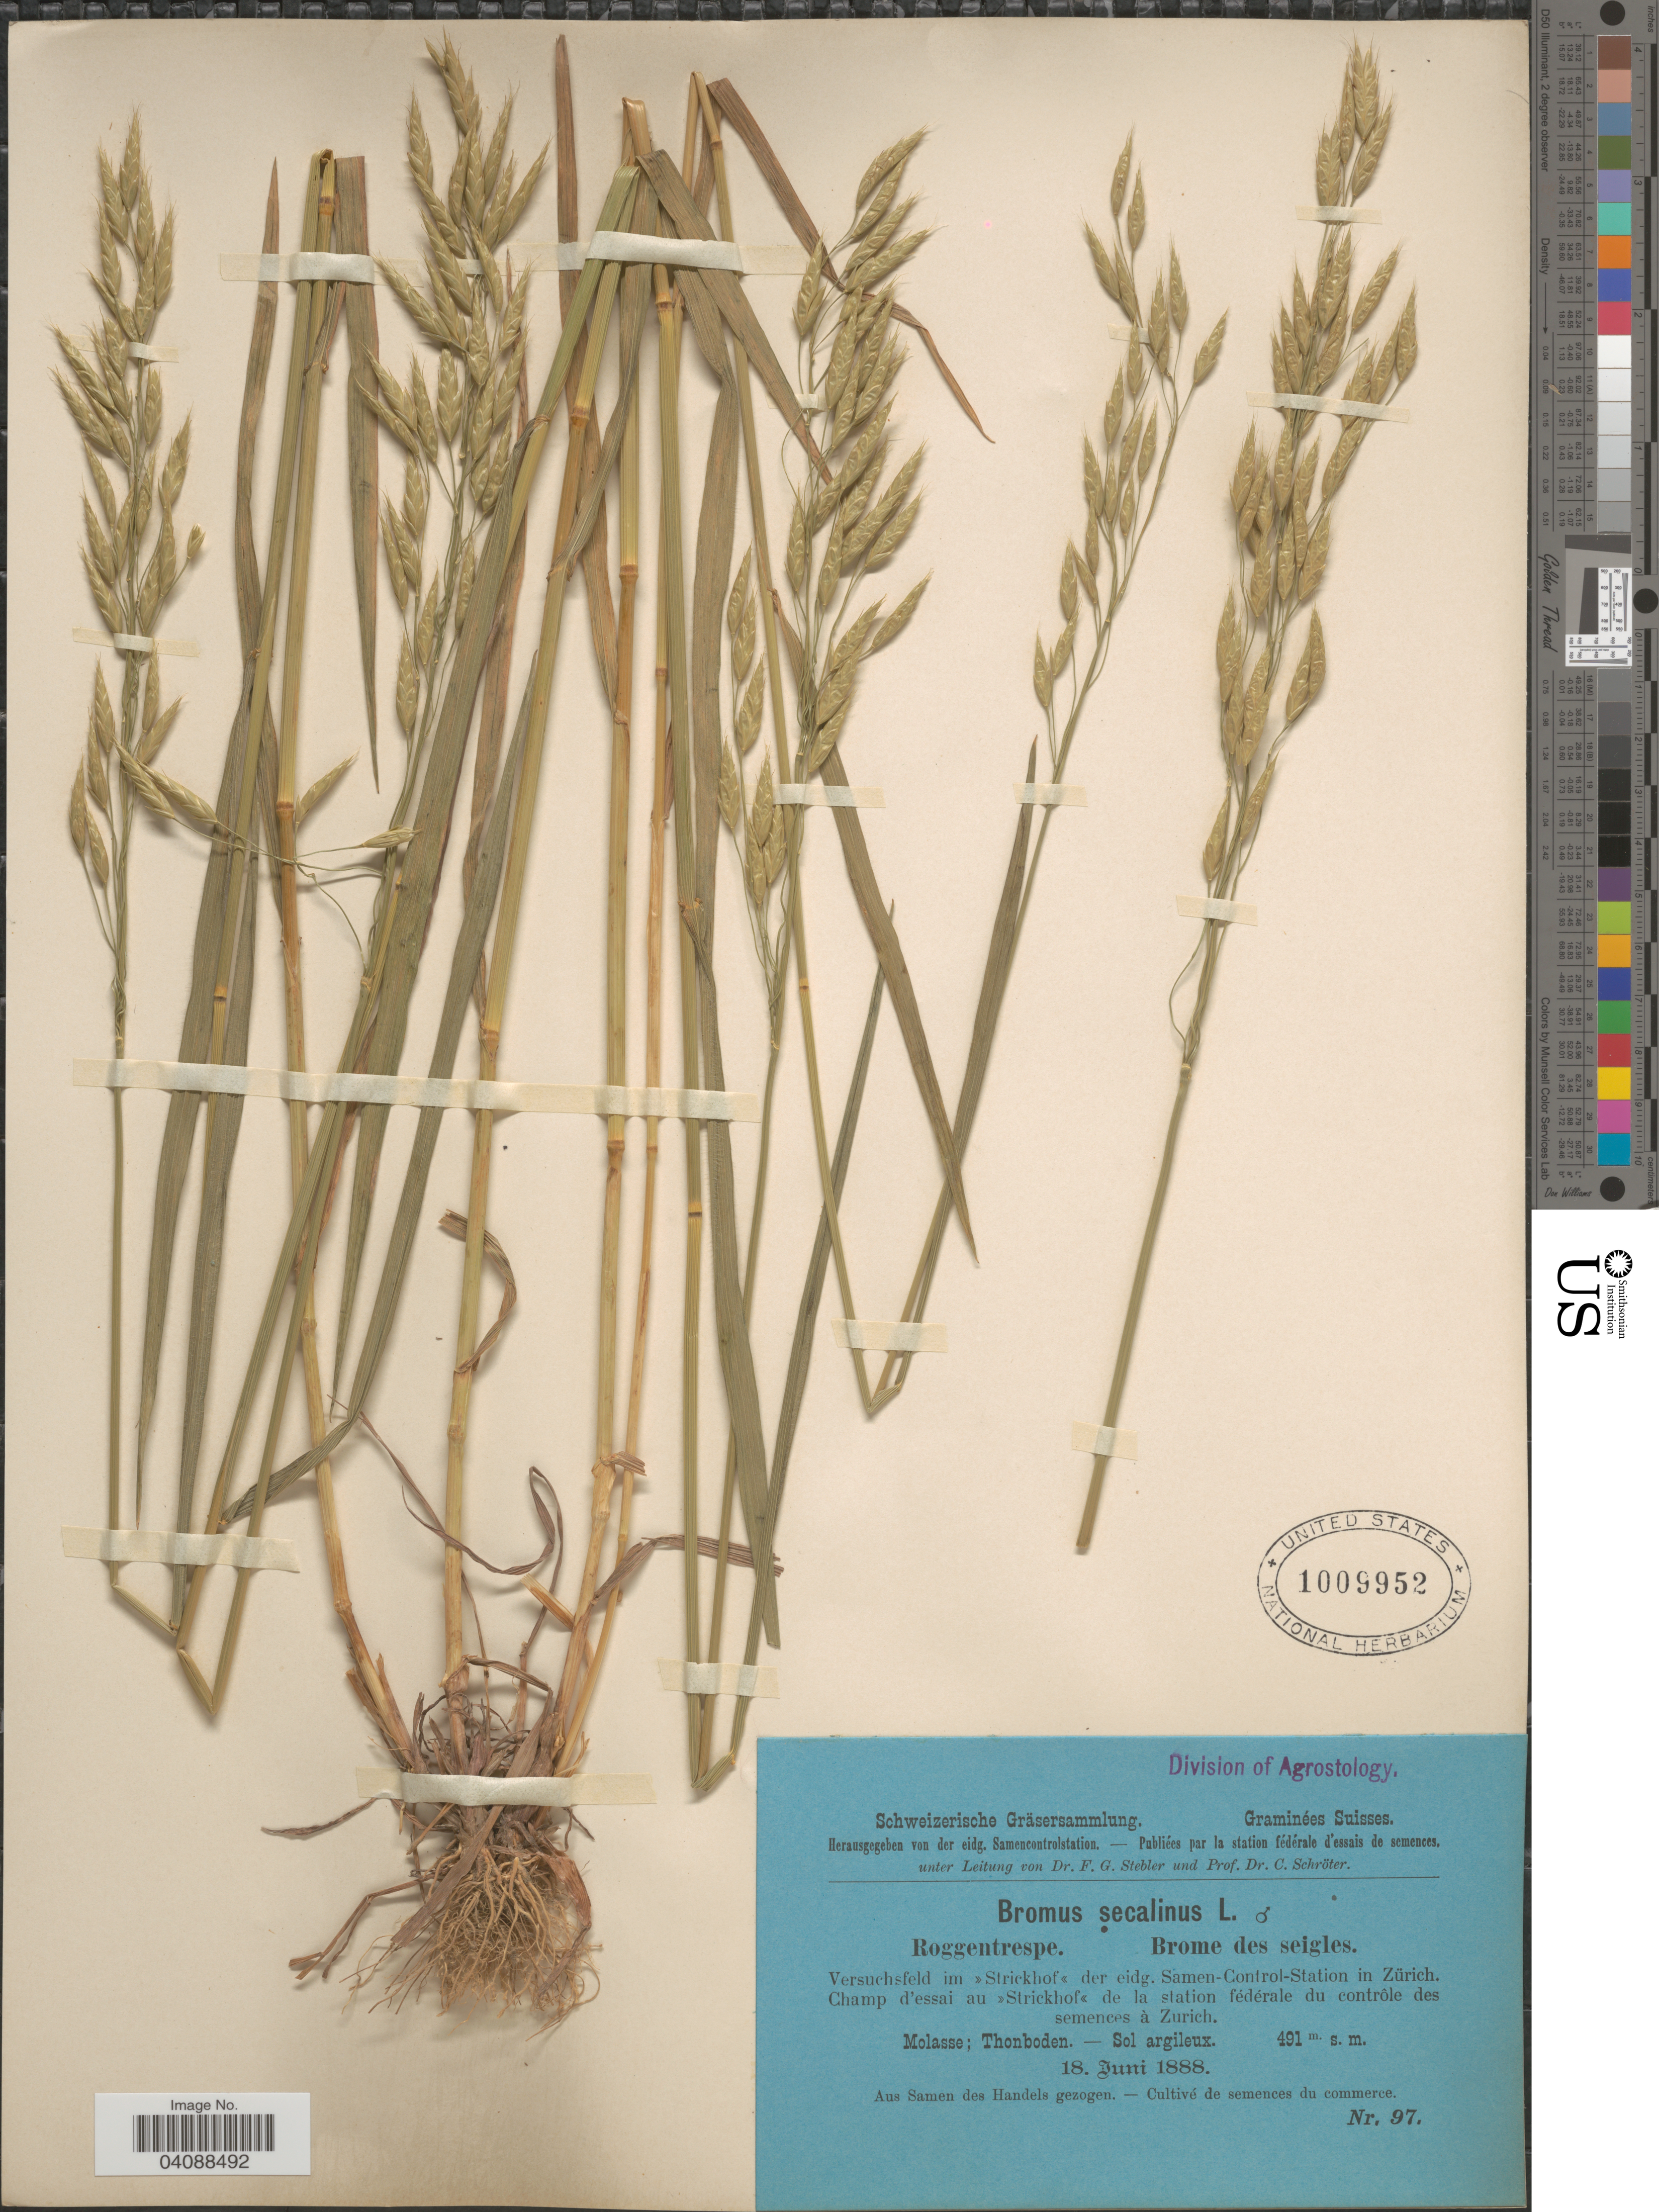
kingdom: Plantae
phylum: Tracheophyta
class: Liliopsida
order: Poales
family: Poaceae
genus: Bromus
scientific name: Bromus secalinus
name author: L.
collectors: Stebler, F.G. & Schröter, C.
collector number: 97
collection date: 1888-06-18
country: Switzerland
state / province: Zurich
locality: Suisses. Versuchsfeld im »Strickhof« der eidg. Samen-Control-Station in Zürich. Champ d'essai au »Strickhof« de la station fédérale du contrôle des semences à Zurich.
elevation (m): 491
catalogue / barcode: US 1009952